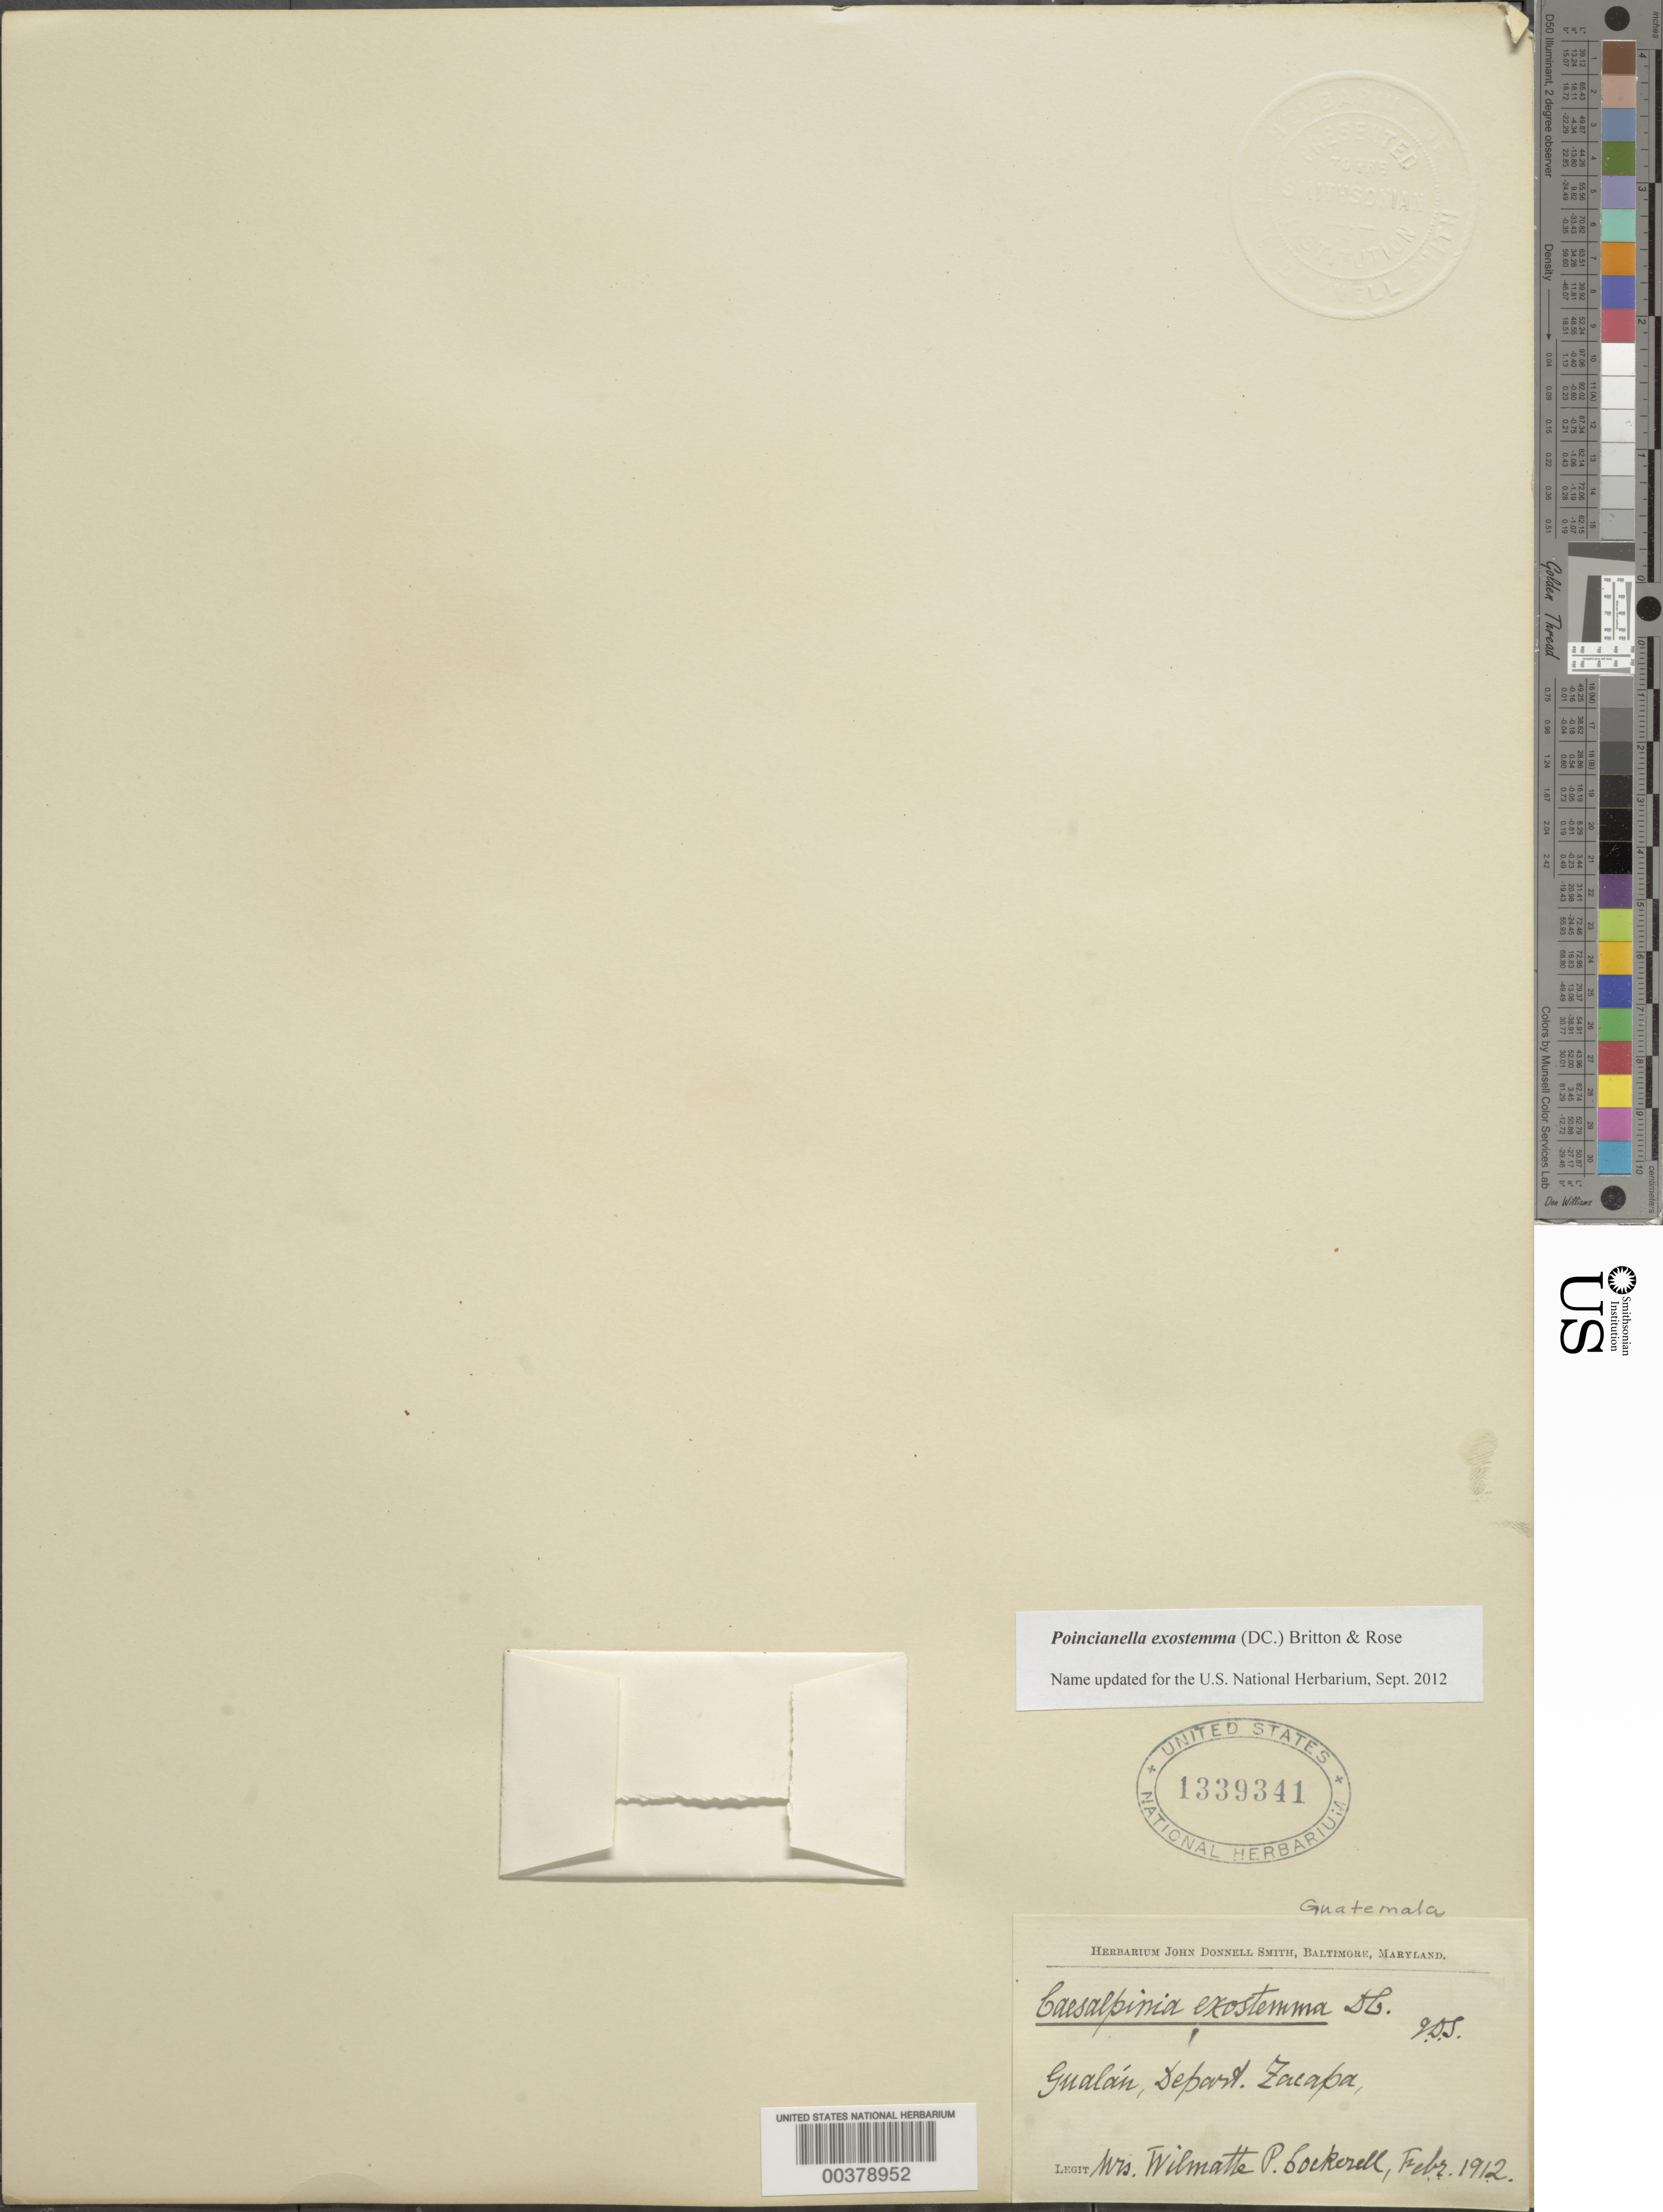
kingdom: Plantae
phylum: Tracheophyta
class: Magnoliopsida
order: Fabales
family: Fabaceae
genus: Erythrostemon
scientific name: Erythrostemon exostemma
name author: (Moc. & Sessé ex DC.) Gagnon & G.P. Lewis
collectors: W. Cockerell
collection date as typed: Feb 1912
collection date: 1912-02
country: Guatemala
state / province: Zacapa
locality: Gualan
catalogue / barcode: US 1339341